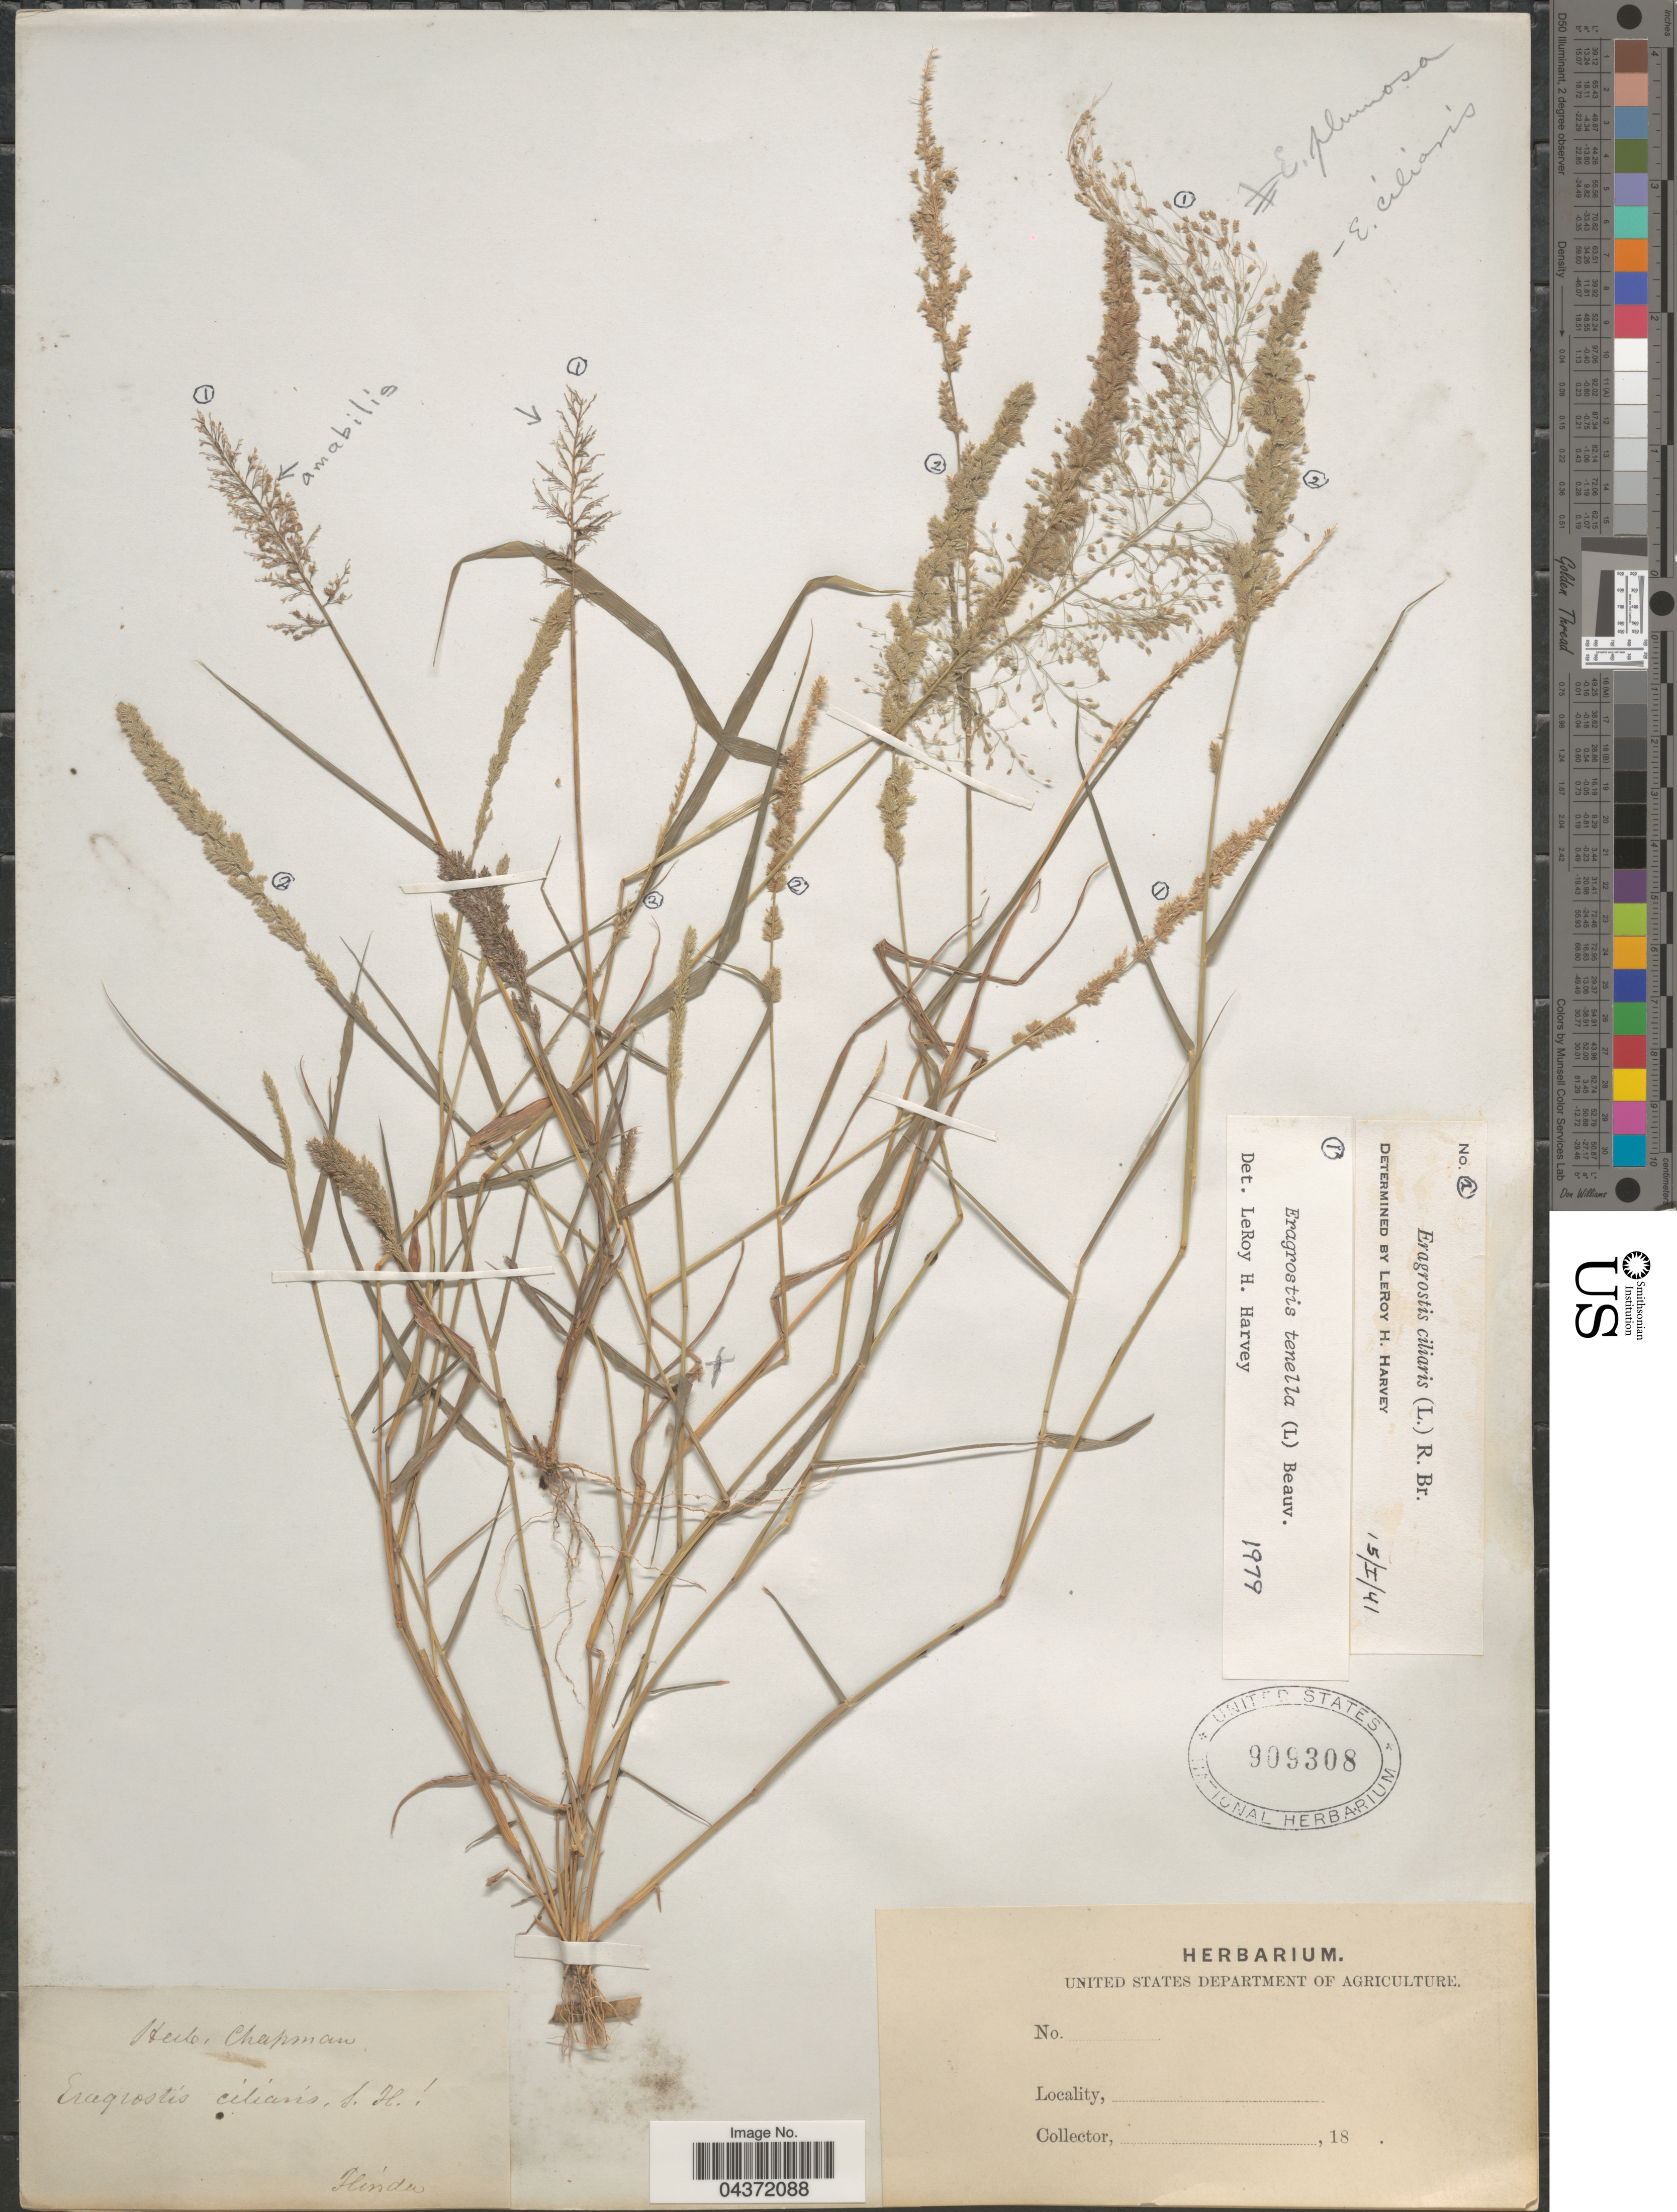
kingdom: Plantae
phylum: Tracheophyta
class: Liliopsida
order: Poales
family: Poaceae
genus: Eragrostis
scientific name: Eragrostis tenella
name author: (L.) P. Beauv. ex Roem. & Schult.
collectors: ex herb. Chapman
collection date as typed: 18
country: United States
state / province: Florida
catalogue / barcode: US 909308